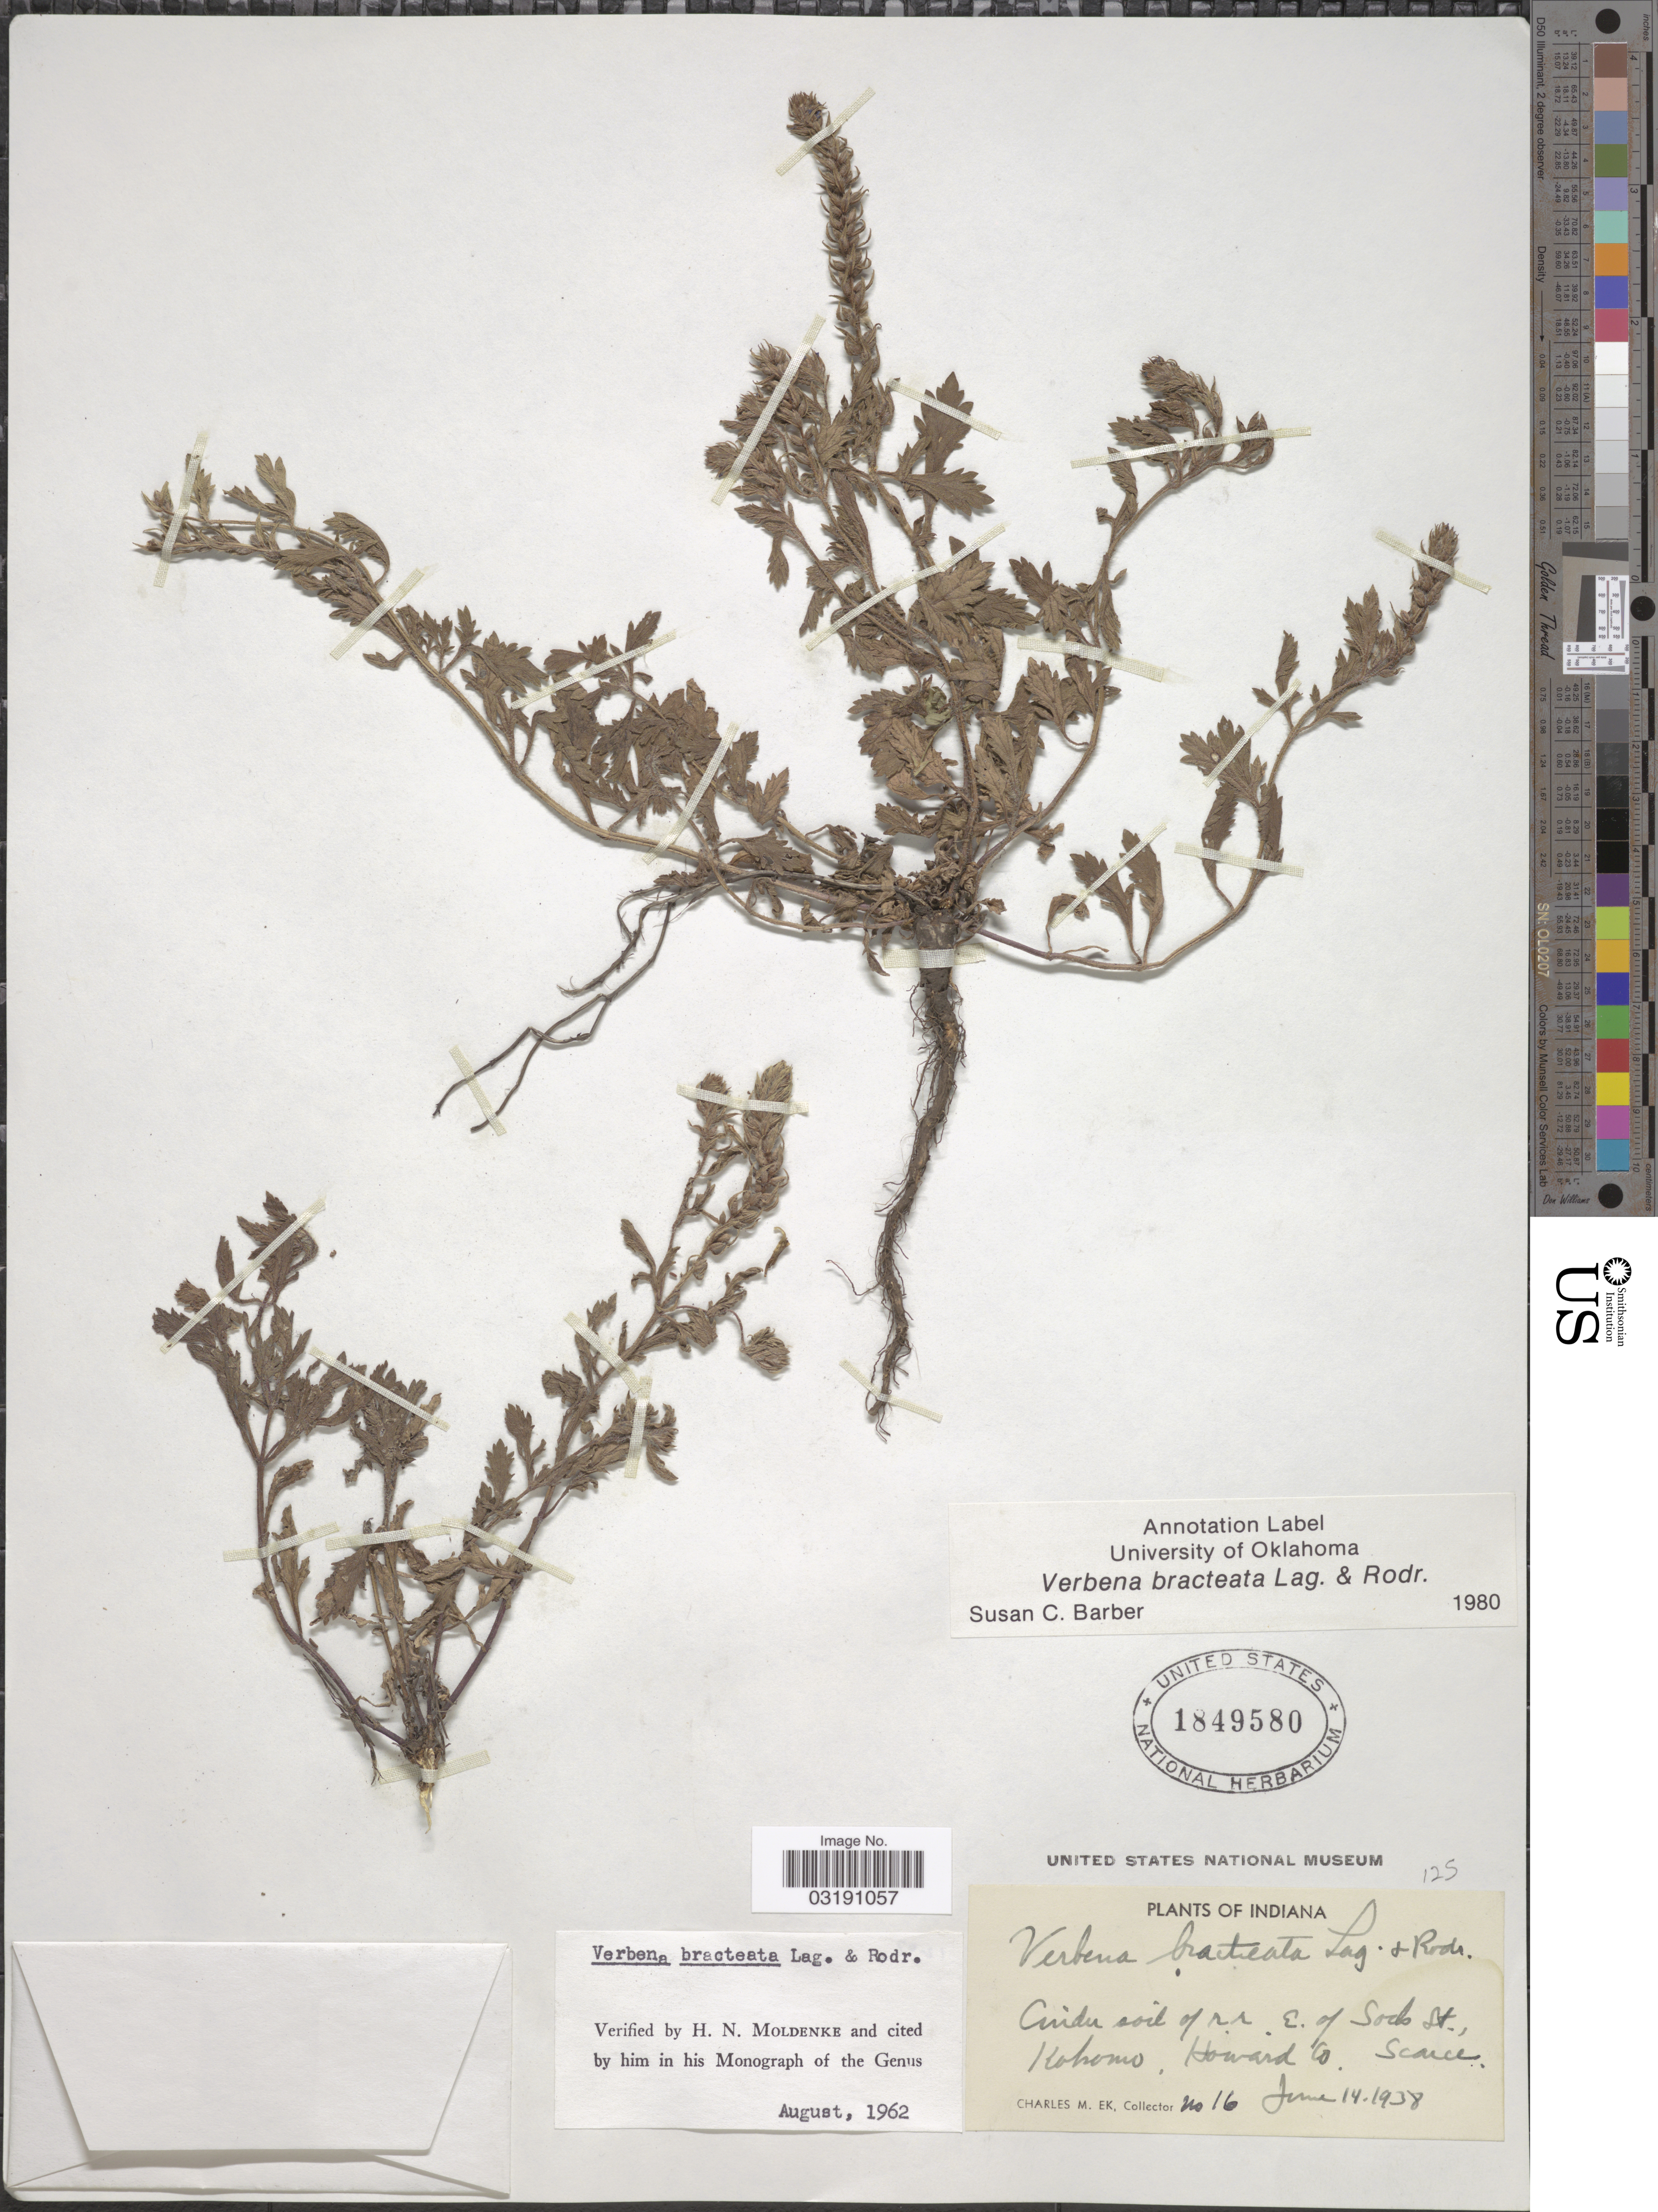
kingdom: Plantae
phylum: Tracheophyta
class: Magnoliopsida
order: Lamiales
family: Verbenaceae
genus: Verbena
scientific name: Verbena bracteata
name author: Cav. ex Lag. & Rodr.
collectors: C. Ek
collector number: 16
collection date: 1938-06-14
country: United States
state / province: Indiana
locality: Cinder soil of rr E of Sock St., Kokomo. Howard Co. Scarce.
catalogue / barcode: US 1849580